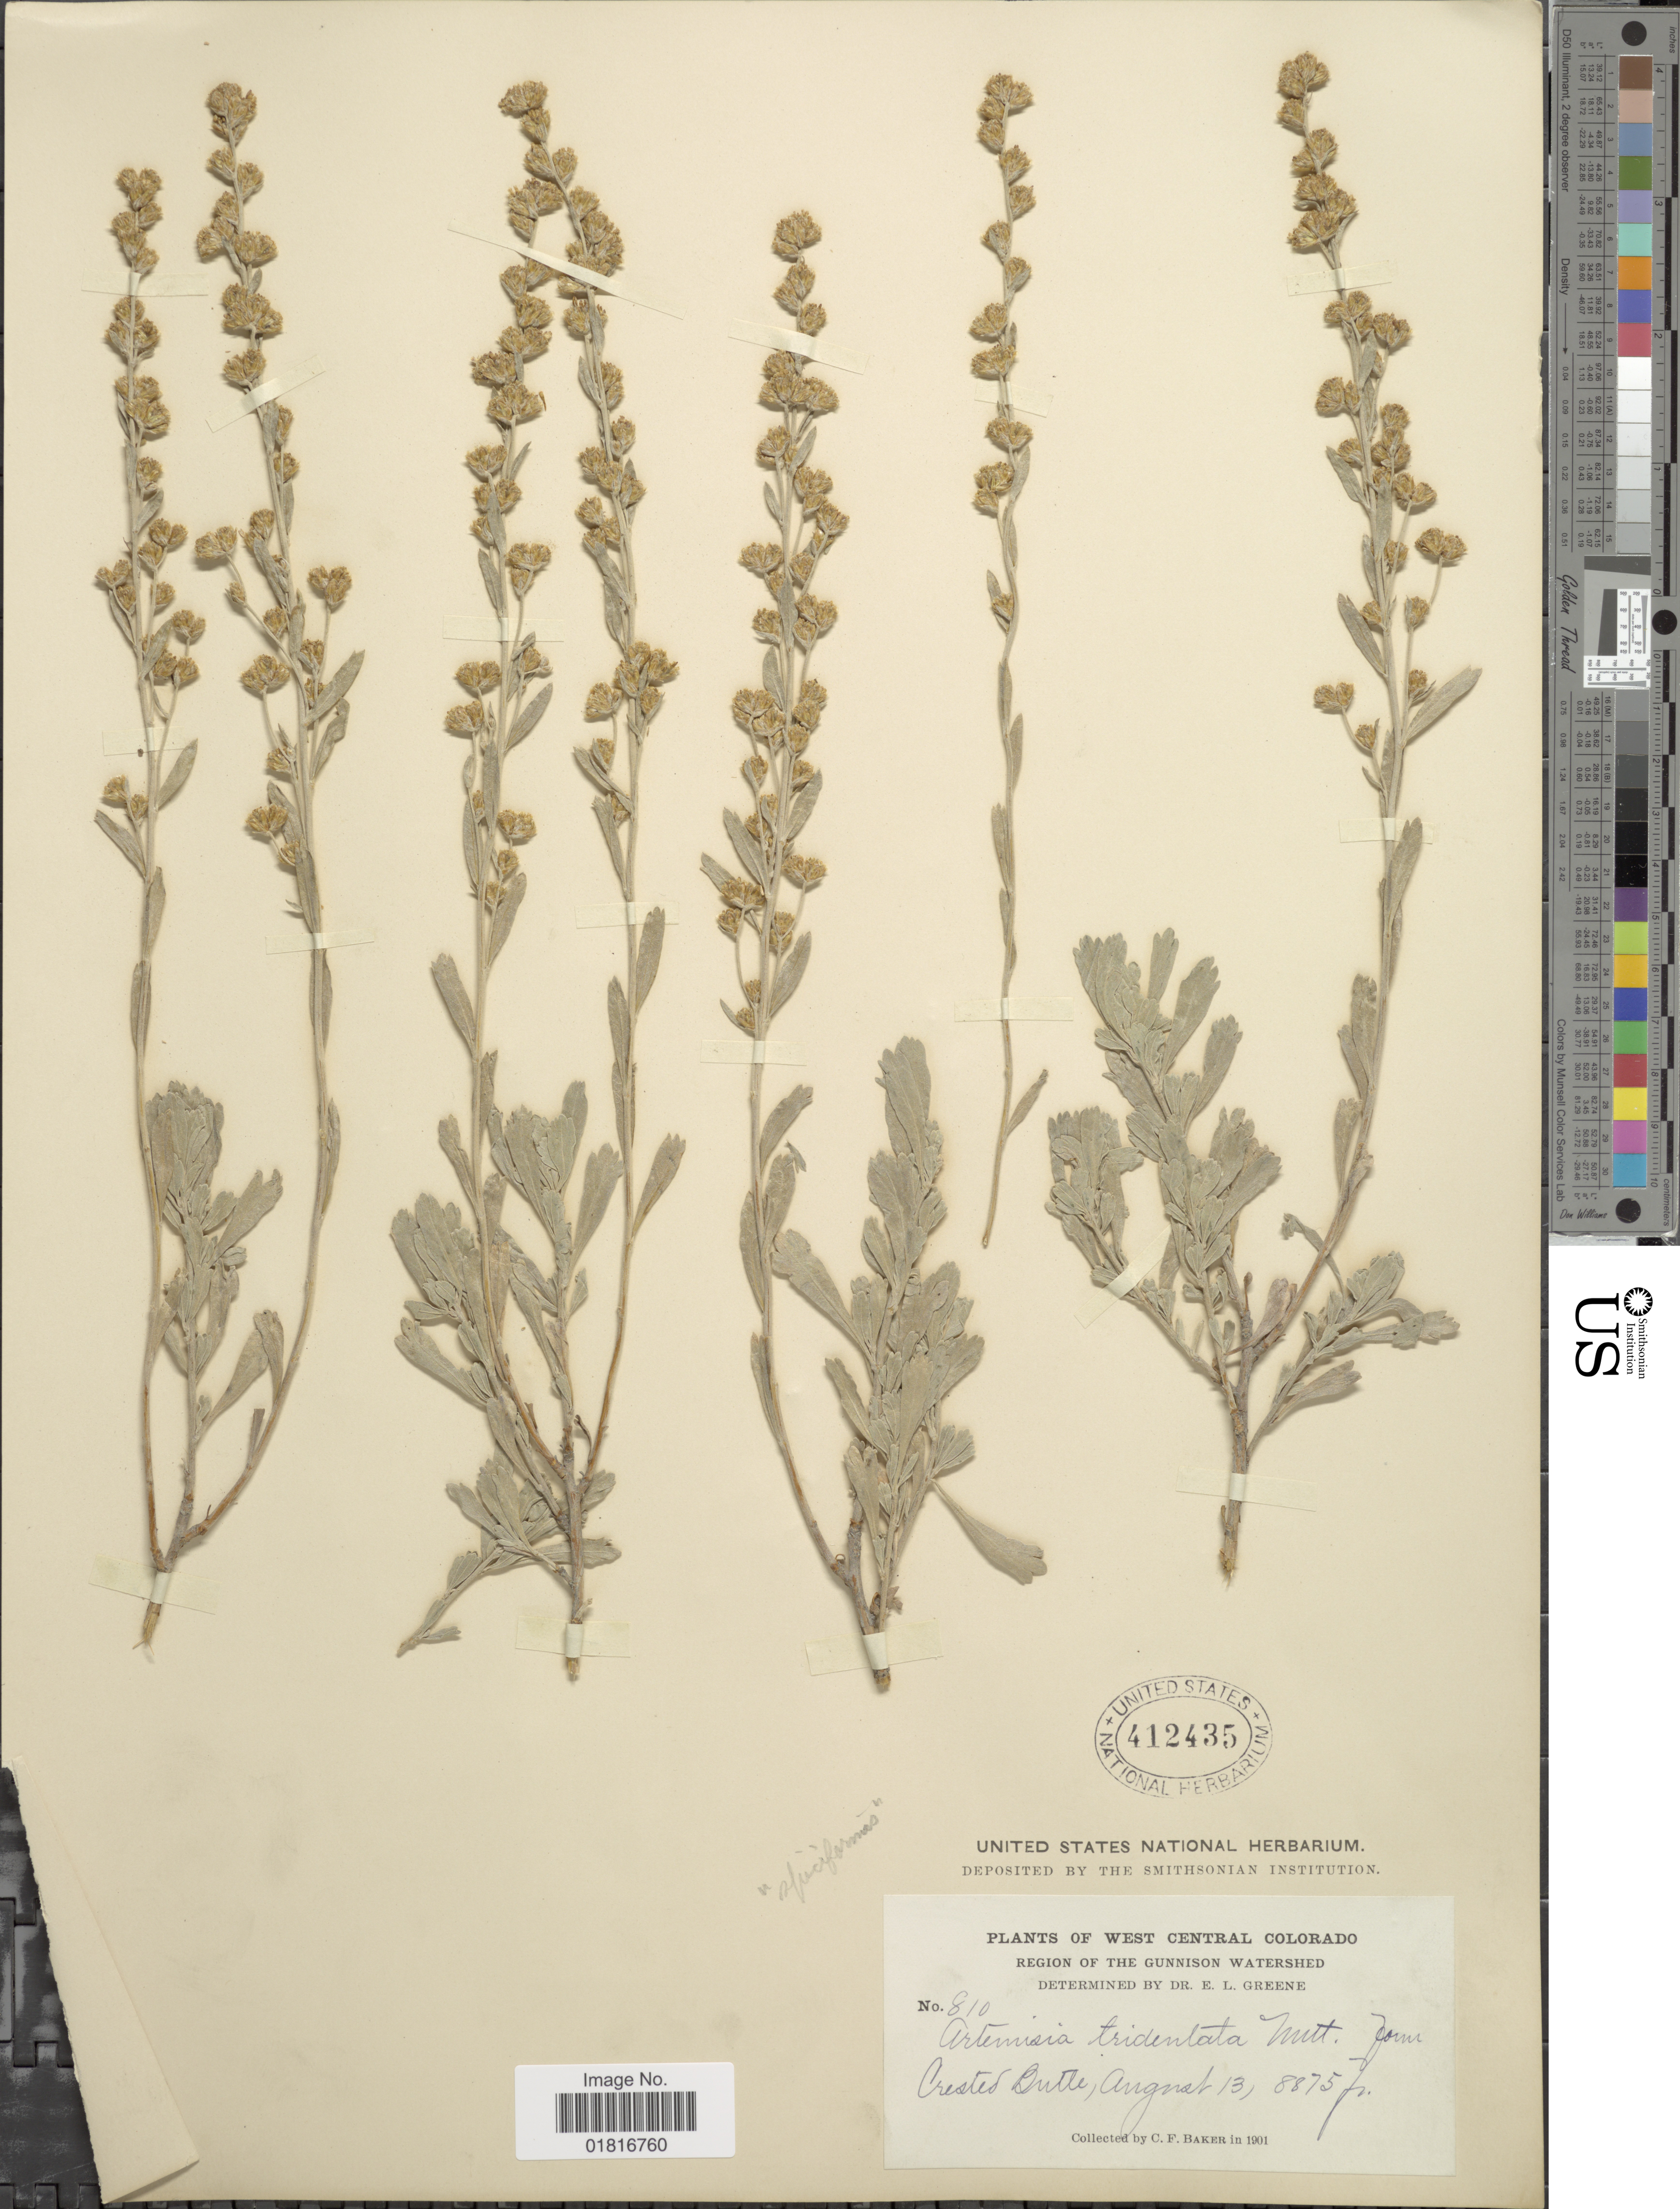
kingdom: Plantae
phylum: Tracheophyta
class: Magnoliopsida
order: Asterales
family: Asteraceae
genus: Artemisia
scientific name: Artemisia spiciformis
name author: Osterh.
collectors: C. F. Baker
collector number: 810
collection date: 1901-08-13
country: United States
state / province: Colorado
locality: West Central Colorado, Region of the Gunnison Watershed, Crested Butte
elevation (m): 2705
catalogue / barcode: US 412435